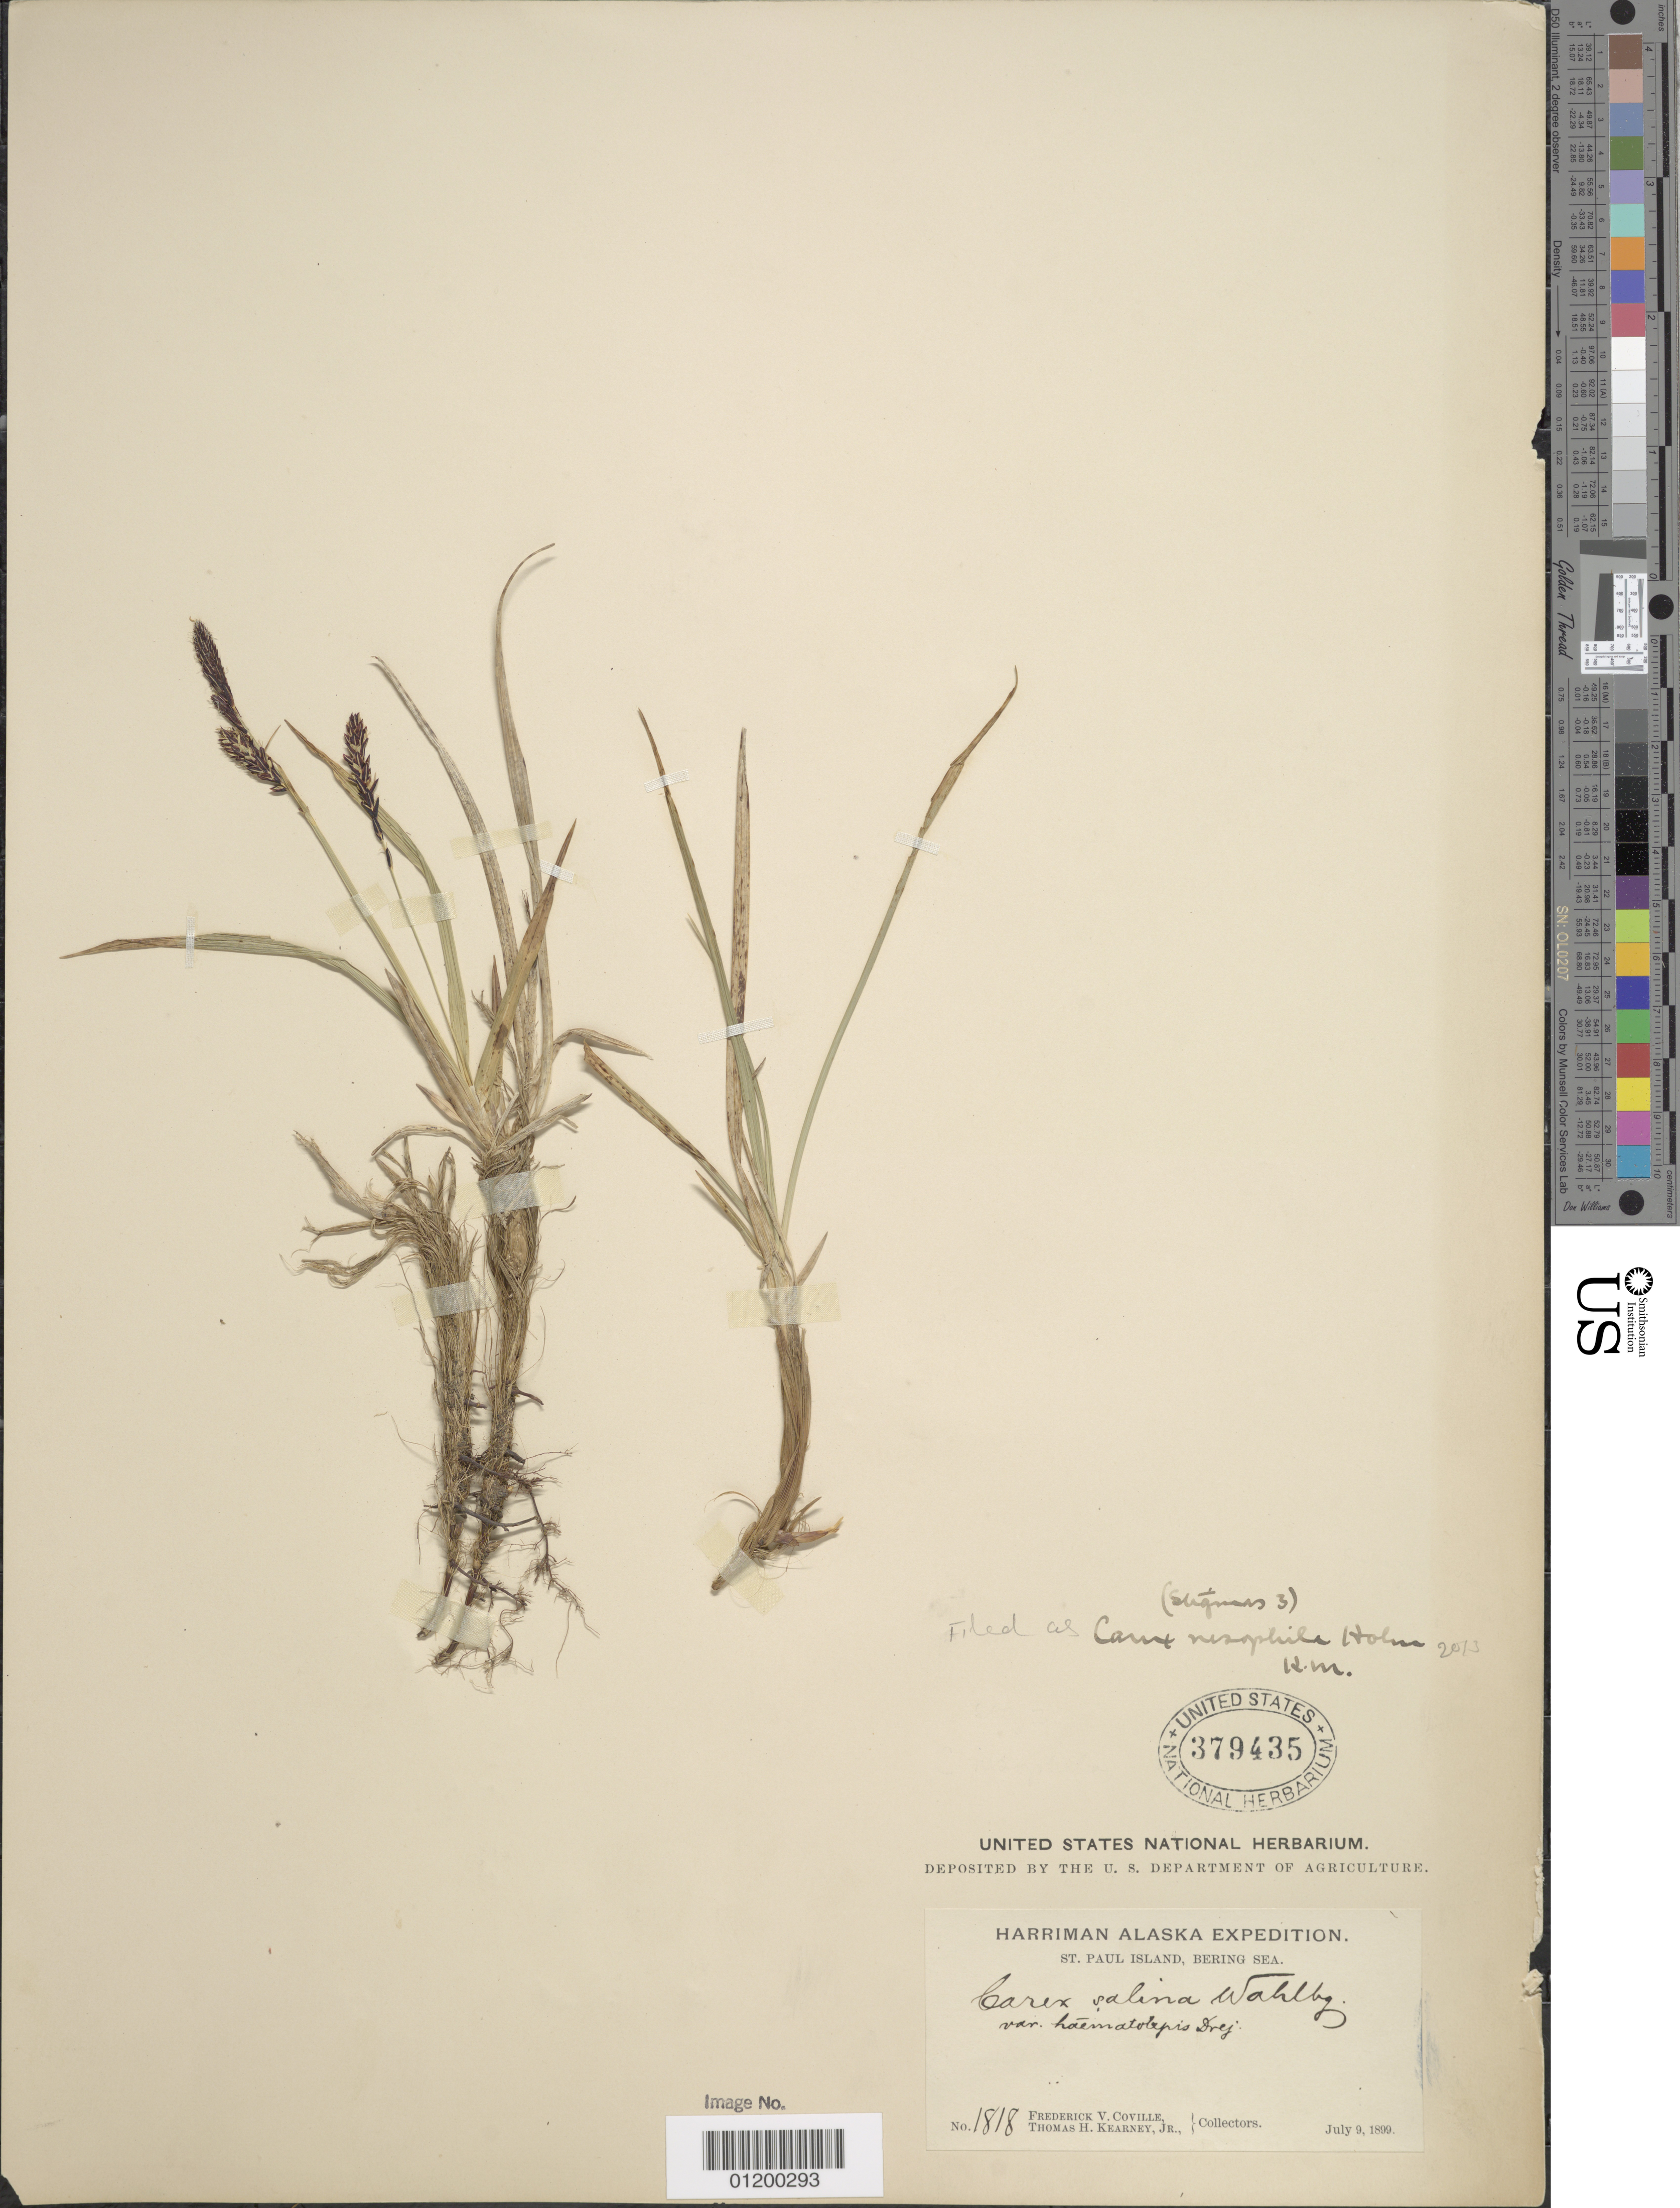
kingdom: Plantae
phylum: Tracheophyta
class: Liliopsida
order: Poales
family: Cyperaceae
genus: Carex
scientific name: Carex microchaeta subsp. nesophila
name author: (Holm) D.F. Murray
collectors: F. V. Coville & T. H. Kearney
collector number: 1818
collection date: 1899-07-09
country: United States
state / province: Alaska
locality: St Paul Island, Bering Sea.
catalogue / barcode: US 379435